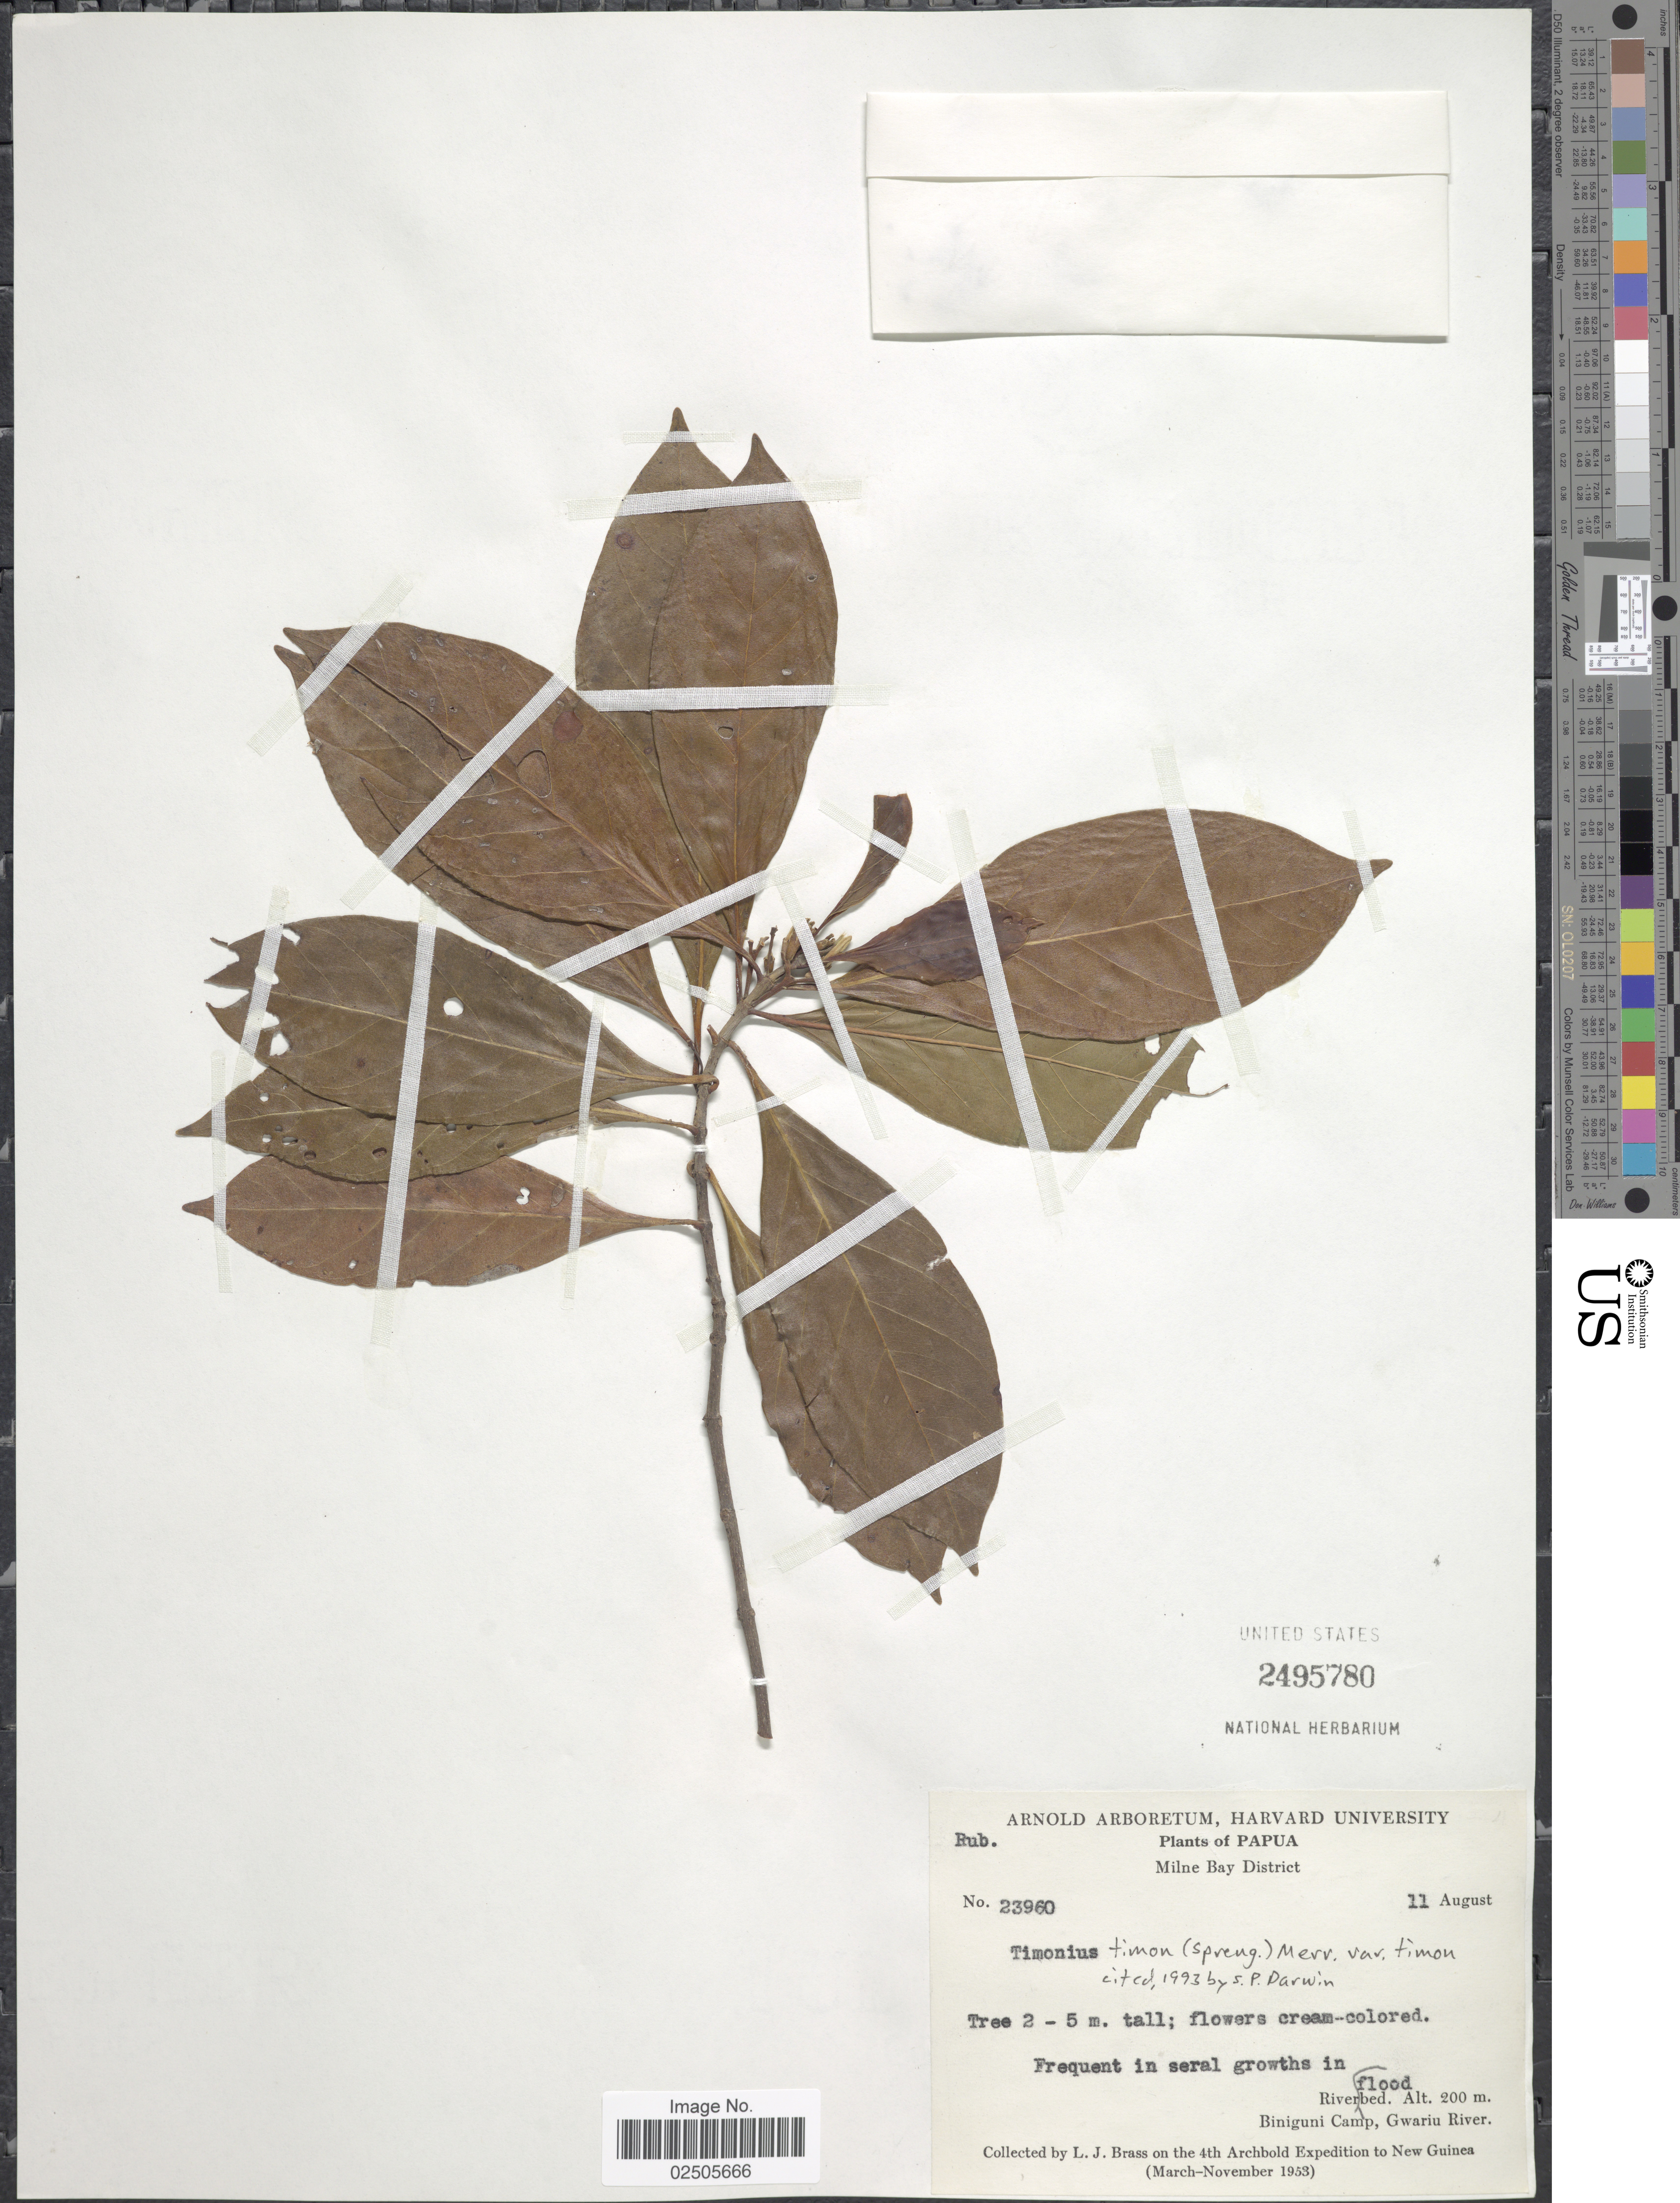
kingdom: Plantae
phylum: Tracheophyta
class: Magnoliopsida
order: Gentianales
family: Rubiaceae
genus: Timonius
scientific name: Timonius timon var. timon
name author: (Spreng.) Merr.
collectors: L. J. Brass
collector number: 23960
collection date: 1953-08-11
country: Papua New Guinea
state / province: Milne Bay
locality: Papua, Biniguni Camp, Gwariu River, New Guinea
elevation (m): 200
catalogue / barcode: US 2495780